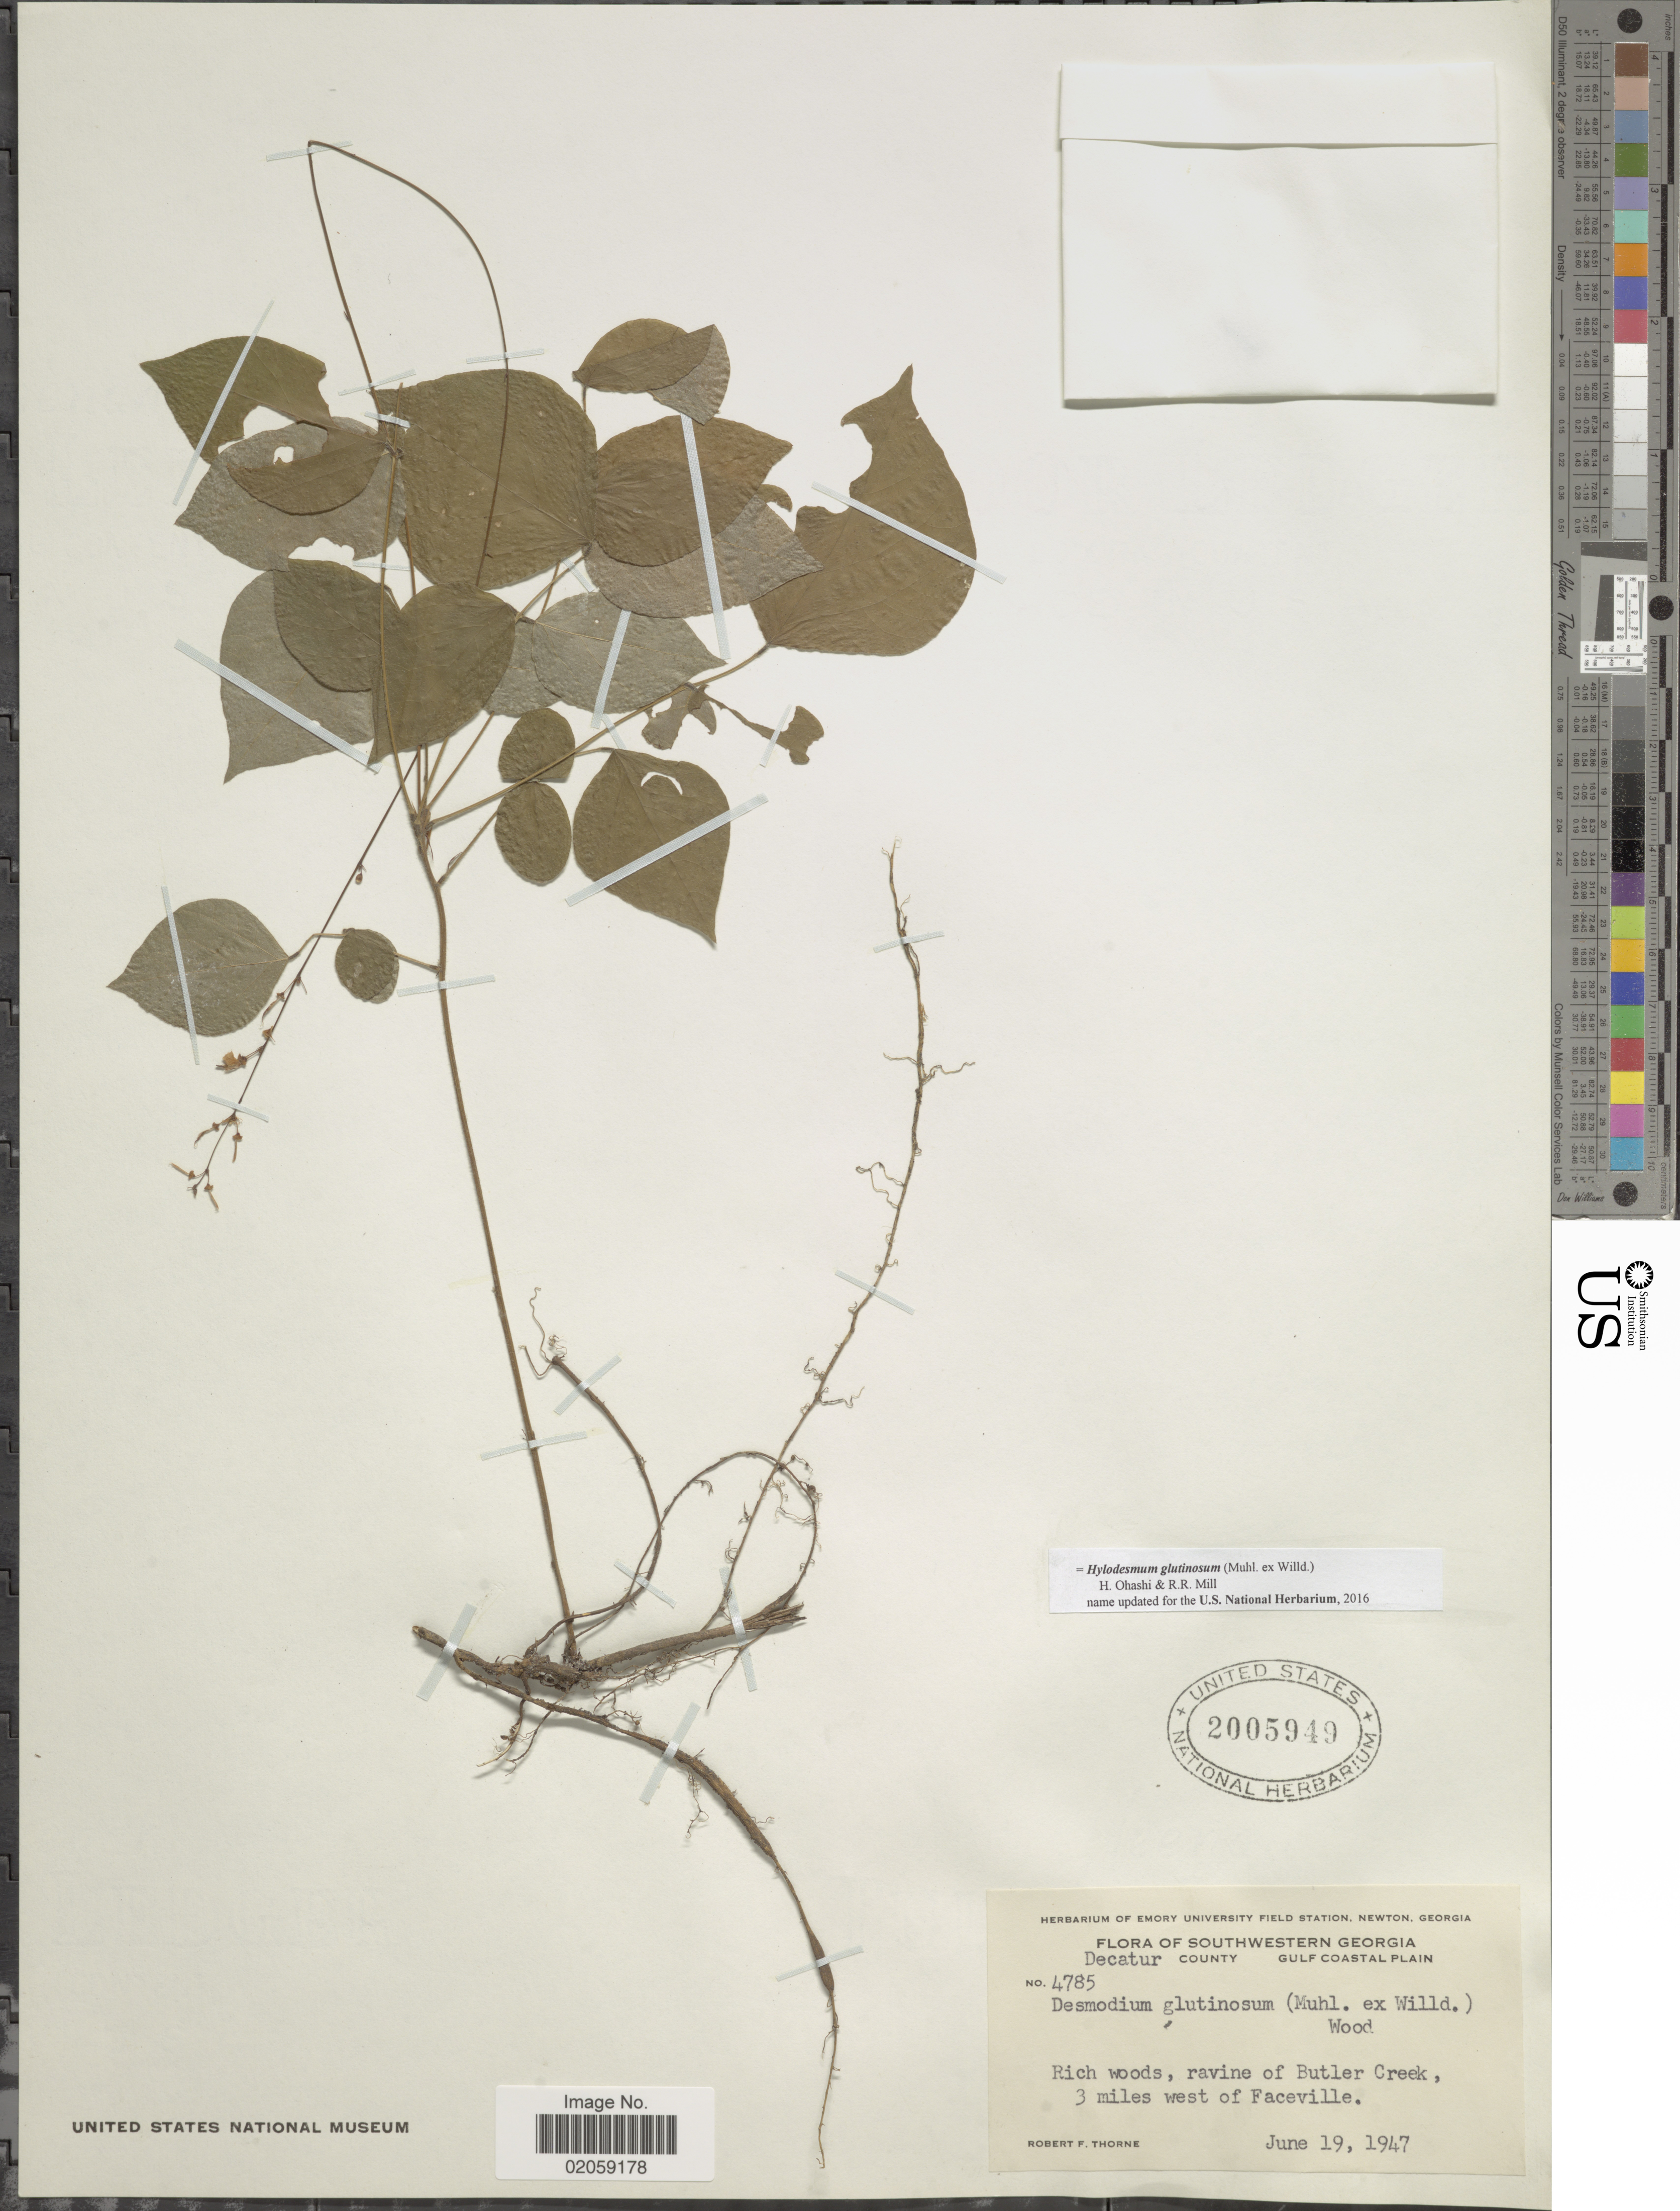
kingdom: Plantae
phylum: Tracheophyta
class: Magnoliopsida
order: Fabales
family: Fabaceae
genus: Hylodesmum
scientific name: Hylodesmum glutinosum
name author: (Muhl. ex Willd.) H. Ohashi & R.R. Mill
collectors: R. F. Thorne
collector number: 4785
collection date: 1947-06-19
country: United States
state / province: Georgia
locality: Southwestern GEorgia, Decatur County, Gulf Coastal Plain, ravine of Butler Creek, 3 miles west of Faceville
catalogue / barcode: US 2005949